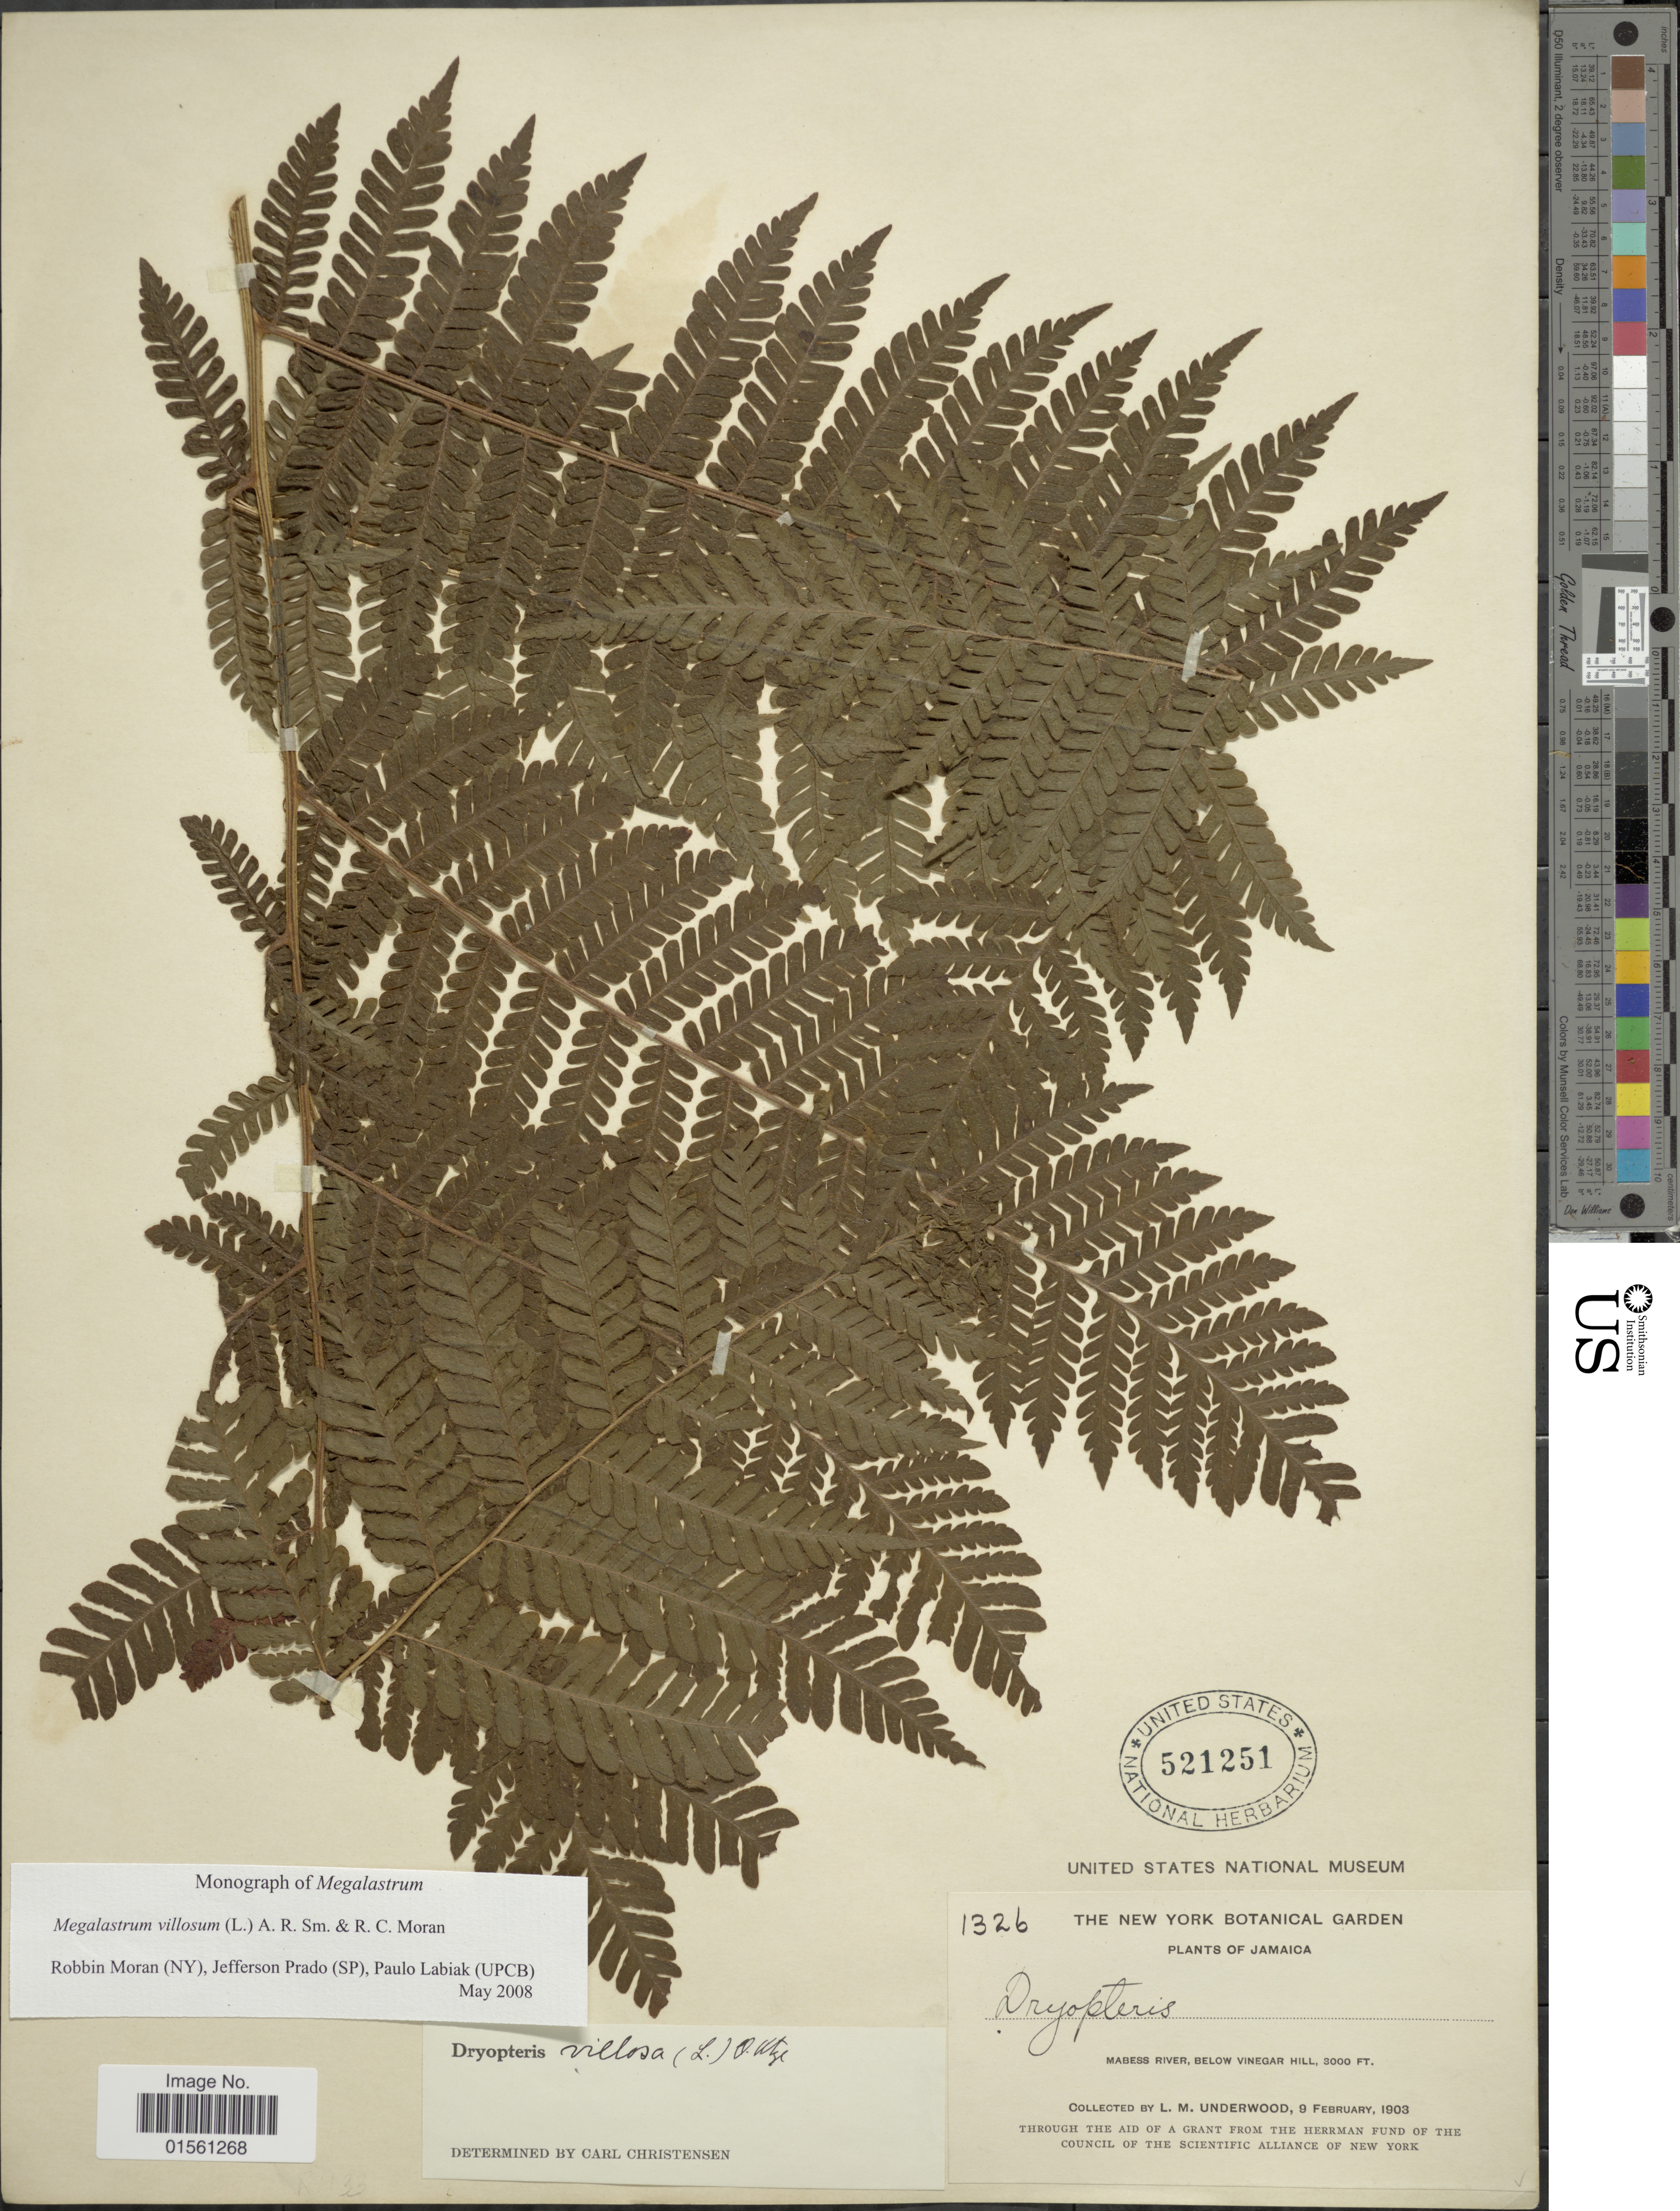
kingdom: Plantae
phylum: Tracheophyta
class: Polypodiopsida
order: Polypodiales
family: Dryopteridaceae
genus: Megalastrum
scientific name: Megalastrum villosum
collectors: L. M. Underwood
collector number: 1326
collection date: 1903-02-09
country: Jamaica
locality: Mabes River, Below Vinegar Hill.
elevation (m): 914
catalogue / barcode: US 521251